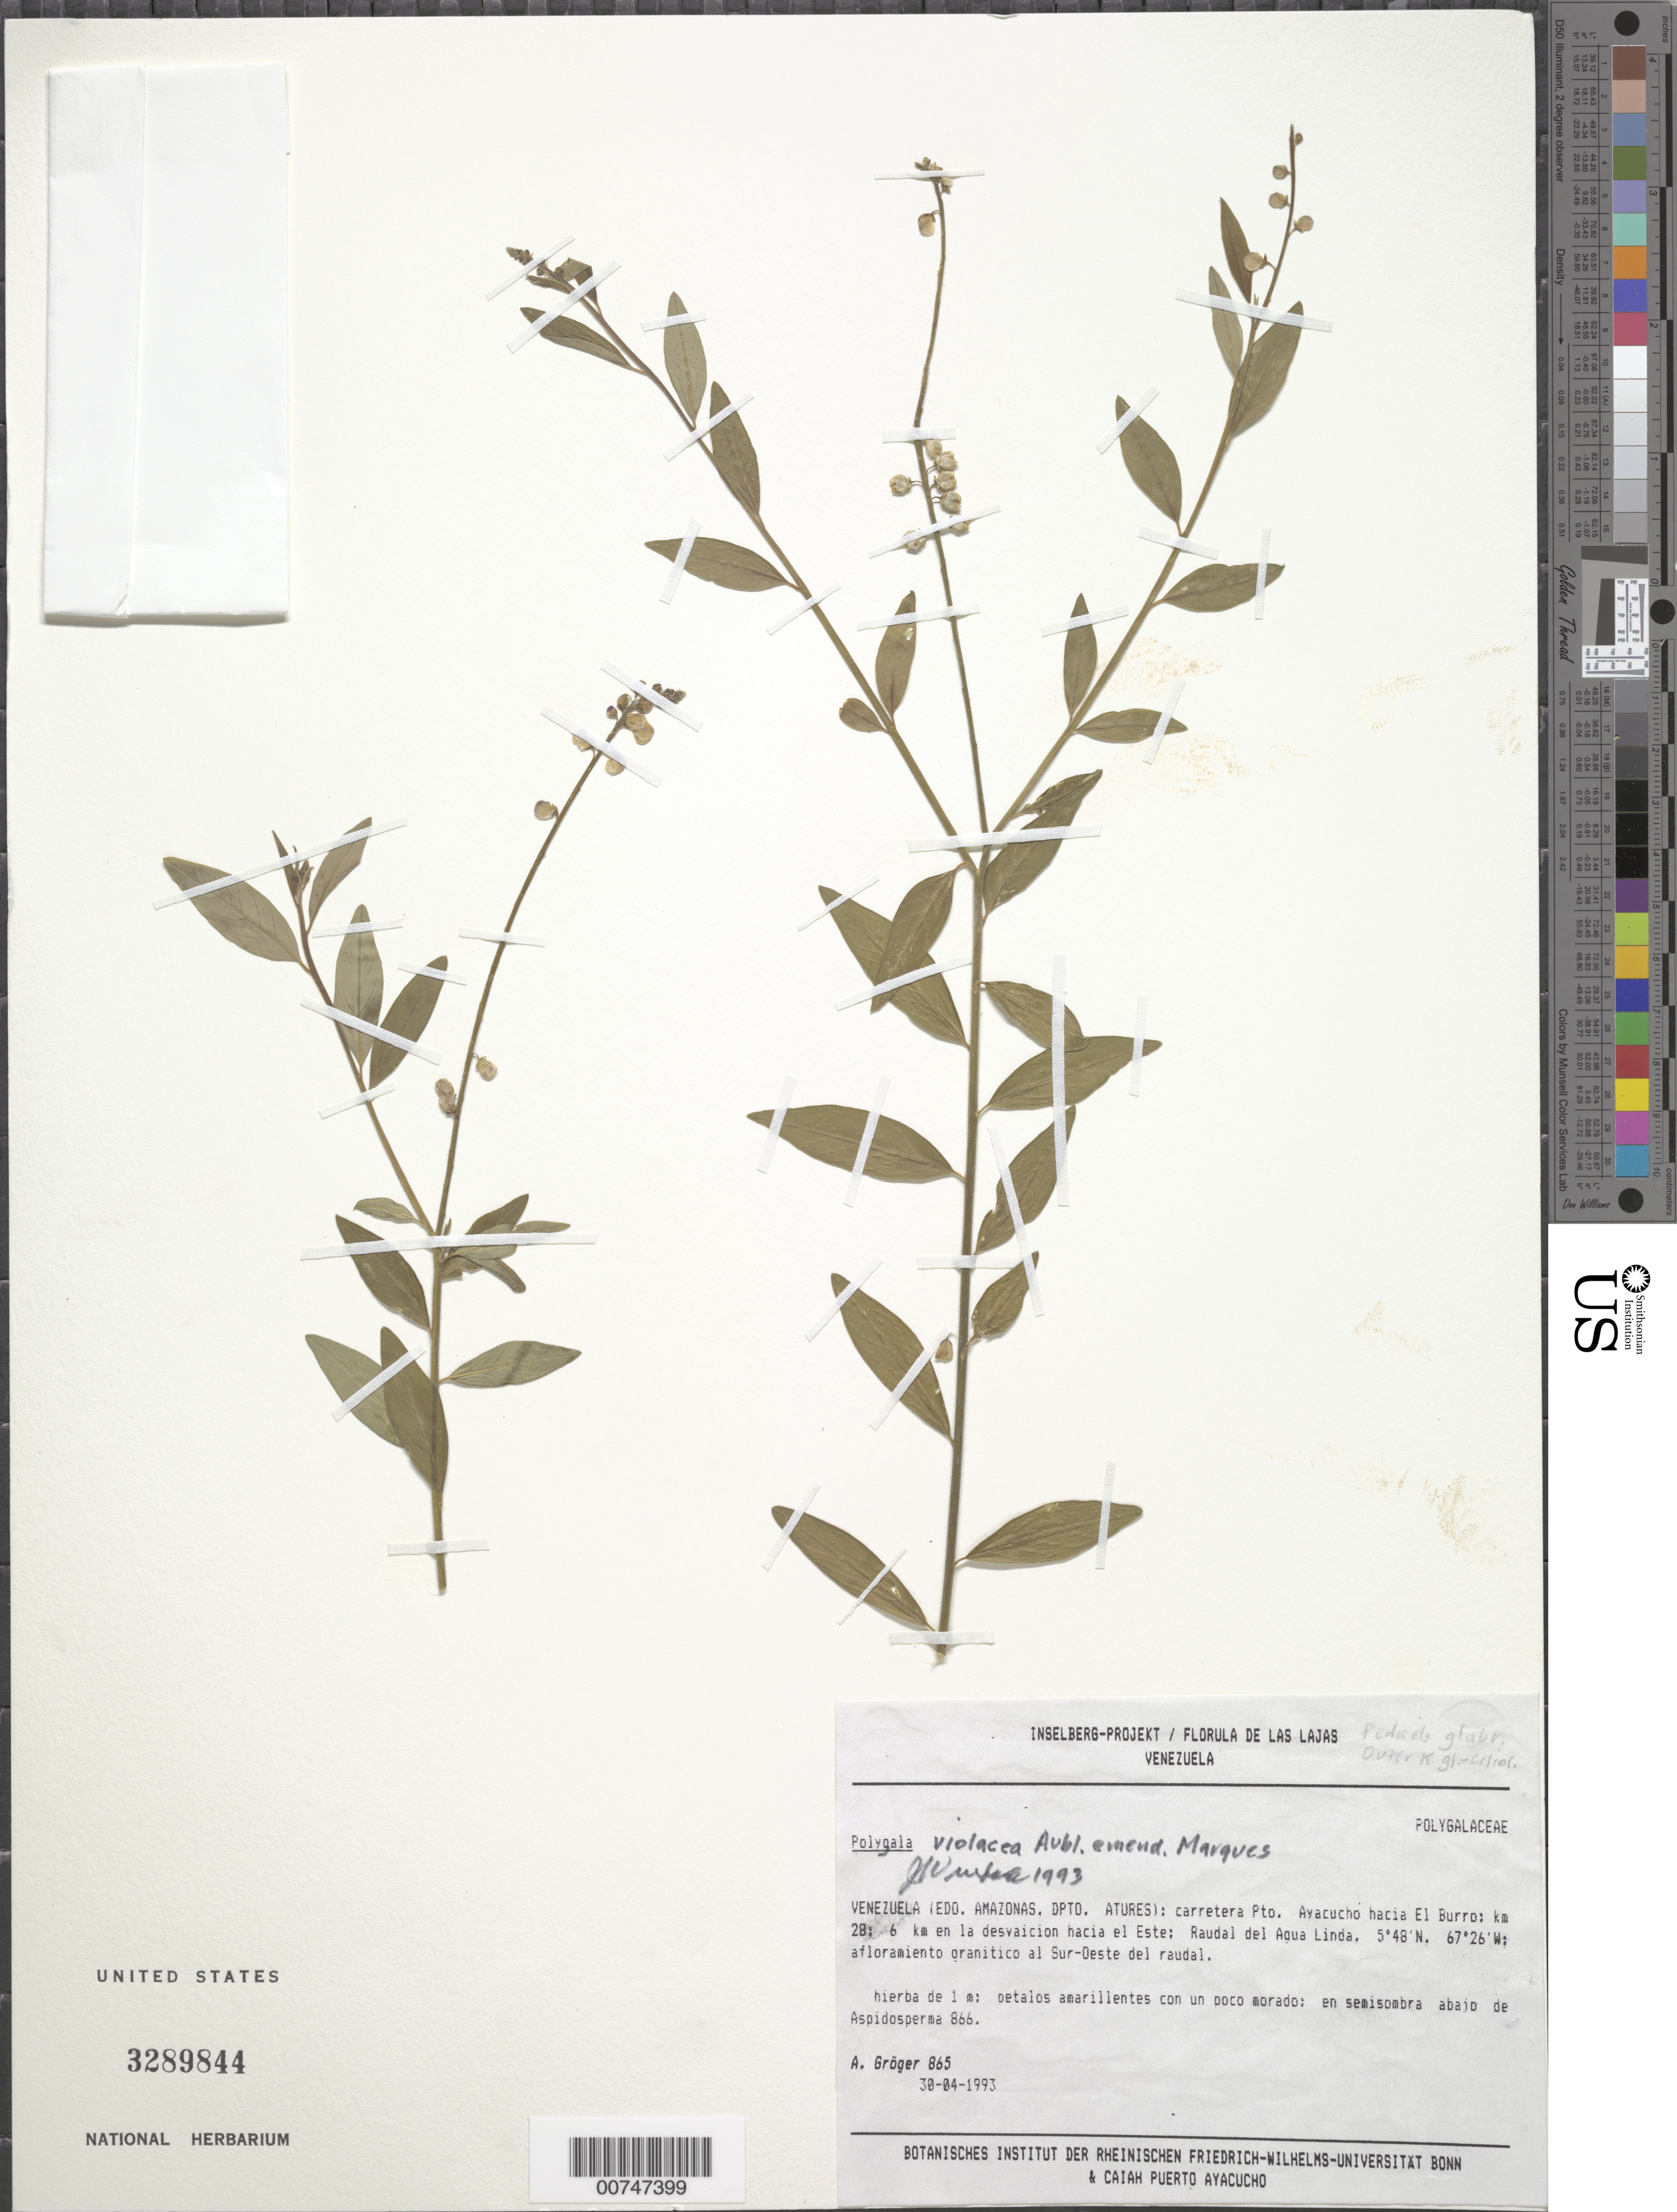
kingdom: Plantae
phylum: Tracheophyta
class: Magnoliopsida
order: Fabales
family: Polygalaceae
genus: Asemeia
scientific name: Asemeia violacea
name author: (Aubl.) J.F.B. Pastore & J.R. Abbott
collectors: A. Gröger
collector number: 865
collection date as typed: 30-Apr-93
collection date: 1993-04-30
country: Venezuela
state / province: Amazonas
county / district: Atures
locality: Puerto Ayacucho to El Burros, km 28, Raudal del Agua Linda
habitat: Afloramiento granitico SW of raudal; en semisombra abajo de Aspidosperma 866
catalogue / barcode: US 3289844